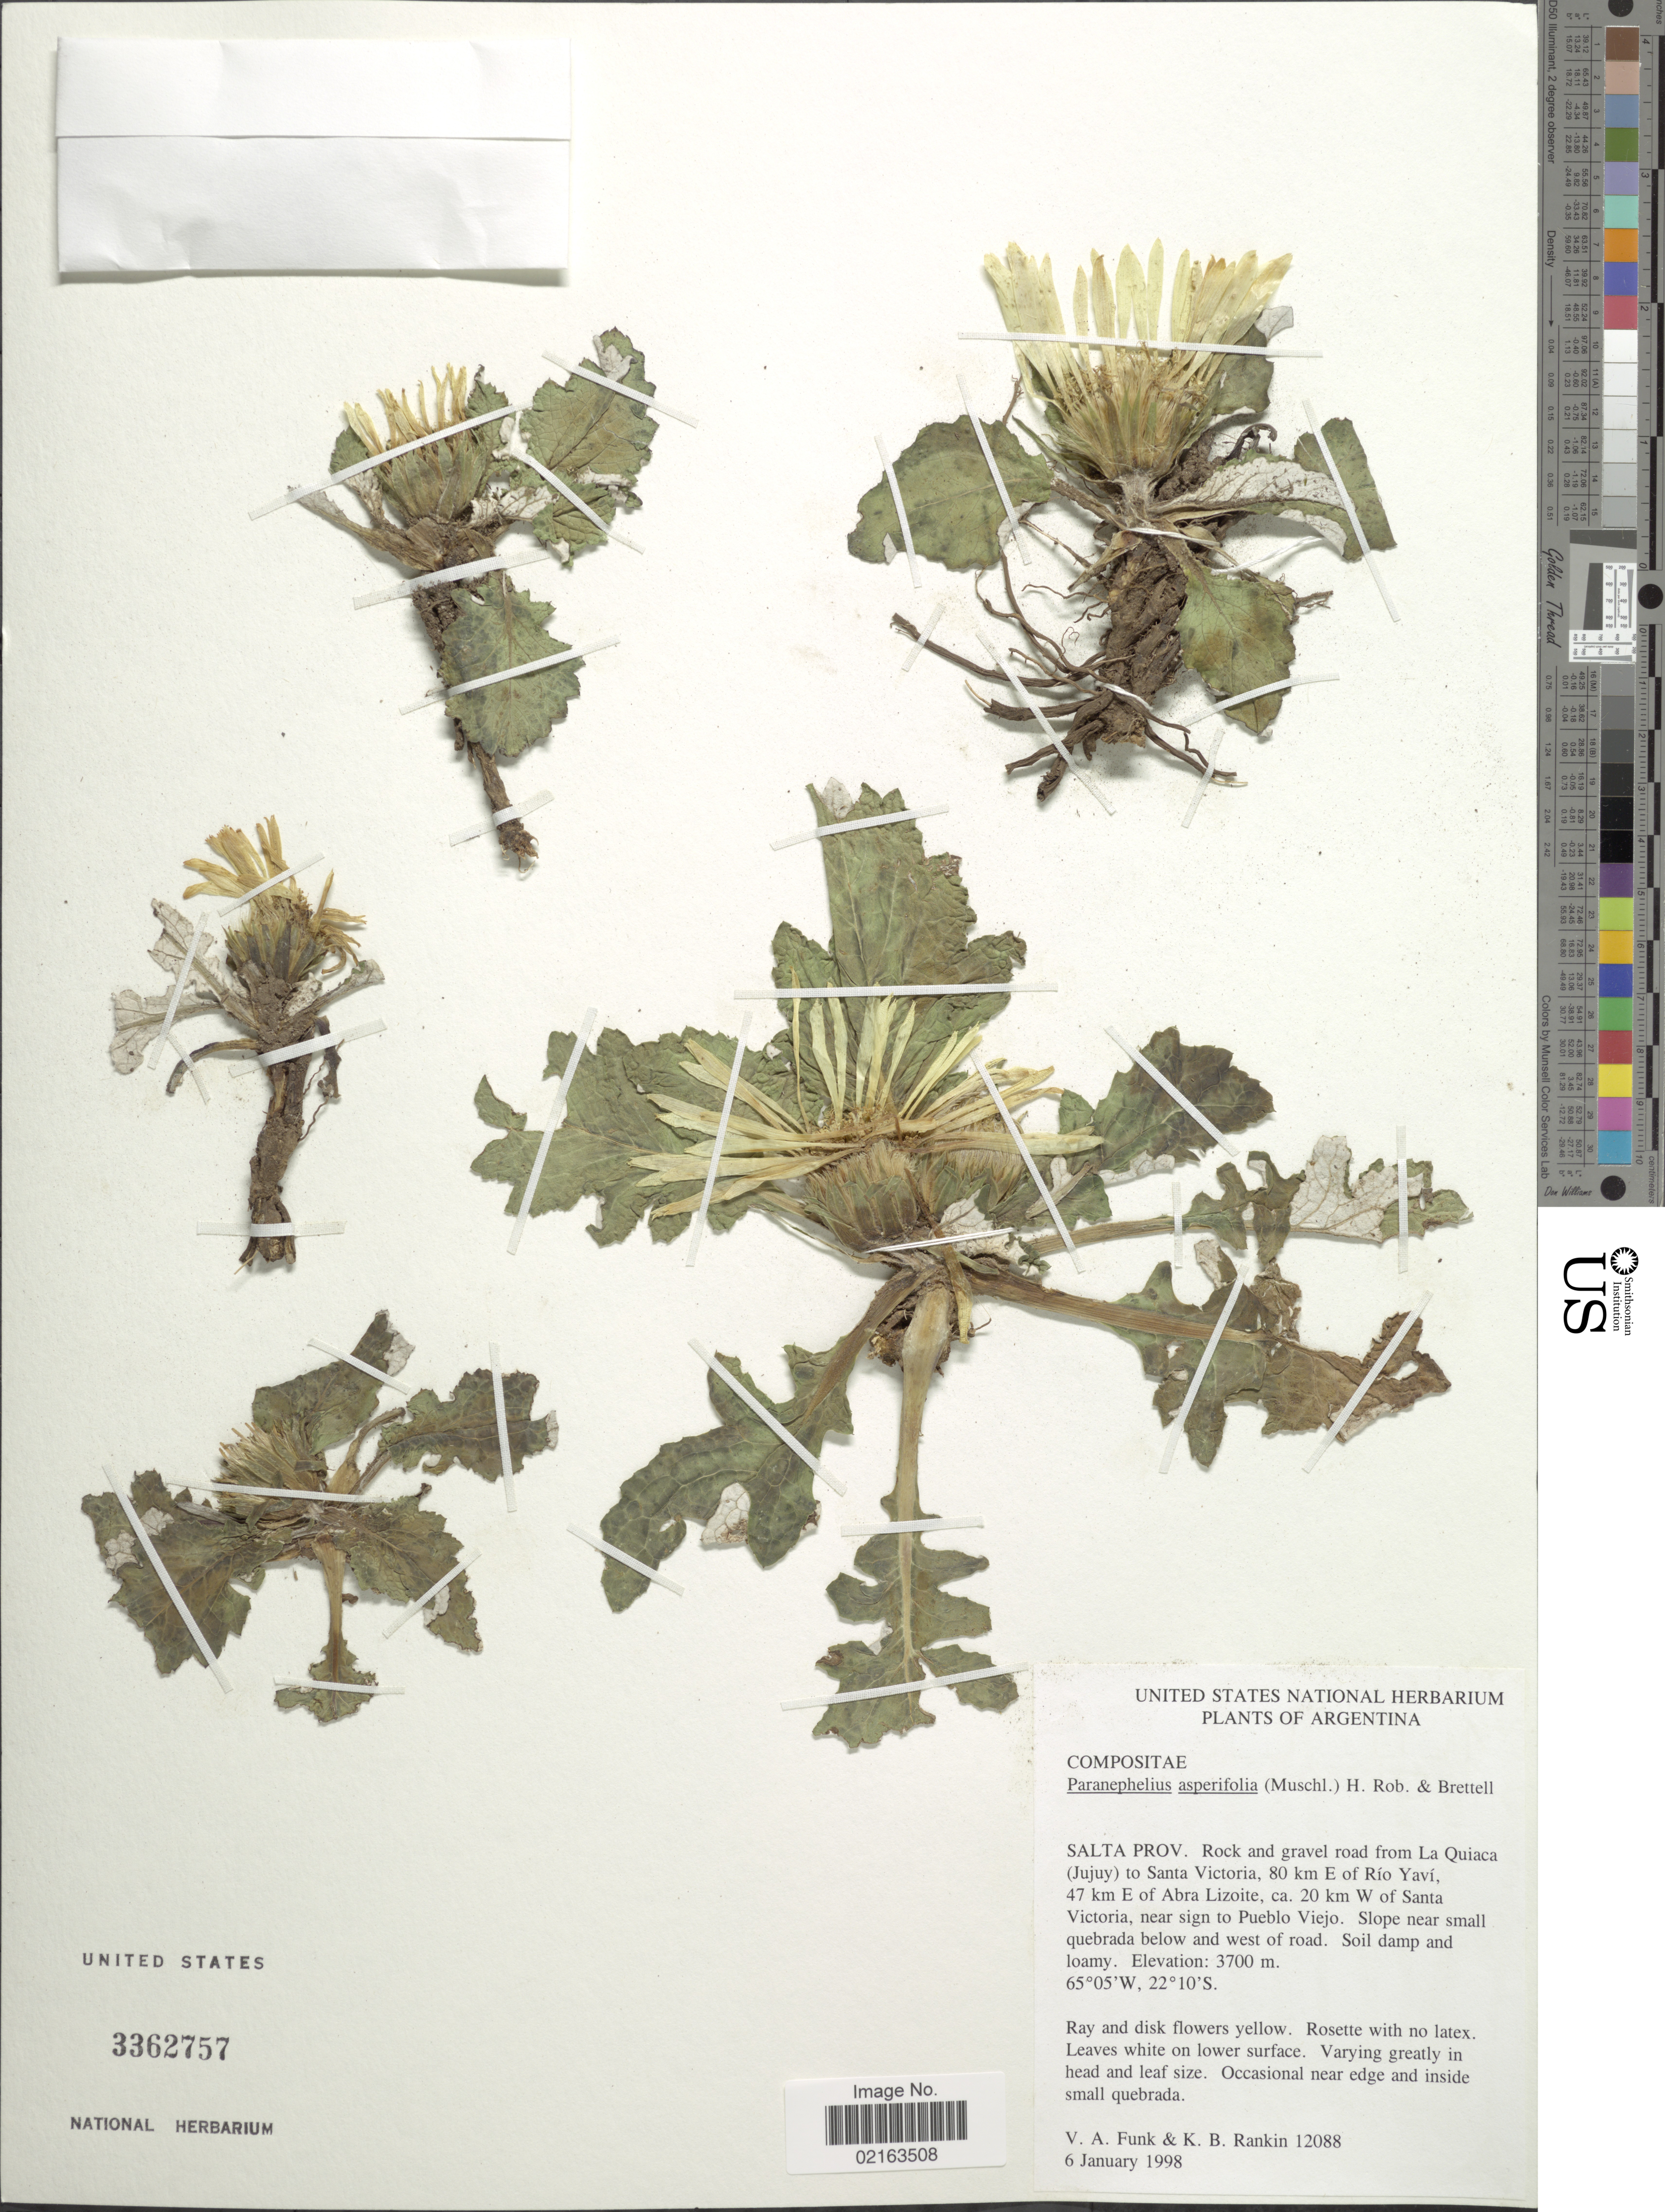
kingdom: Plantae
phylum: Tracheophyta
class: Magnoliopsida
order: Asterales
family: Asteraceae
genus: Paranephelius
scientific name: Paranephelius asperifolius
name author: (Muschl.) H. Rob. & Brettell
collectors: V. Funk & K. B. Rankin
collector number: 12088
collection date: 1998-01-06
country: Argentina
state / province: Salta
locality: Salta Prov. Rock and gravel road from La Quiaca (Jujuy) to Santa Victoria, 80 km E of Río Yaví, 47 km E of Abra Lizoite, ca. 20 km W of Santa Victoria, near sign to Pueblo Viejo. Slope near small quebrada below and west of road.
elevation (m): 3700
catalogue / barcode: US 3362757